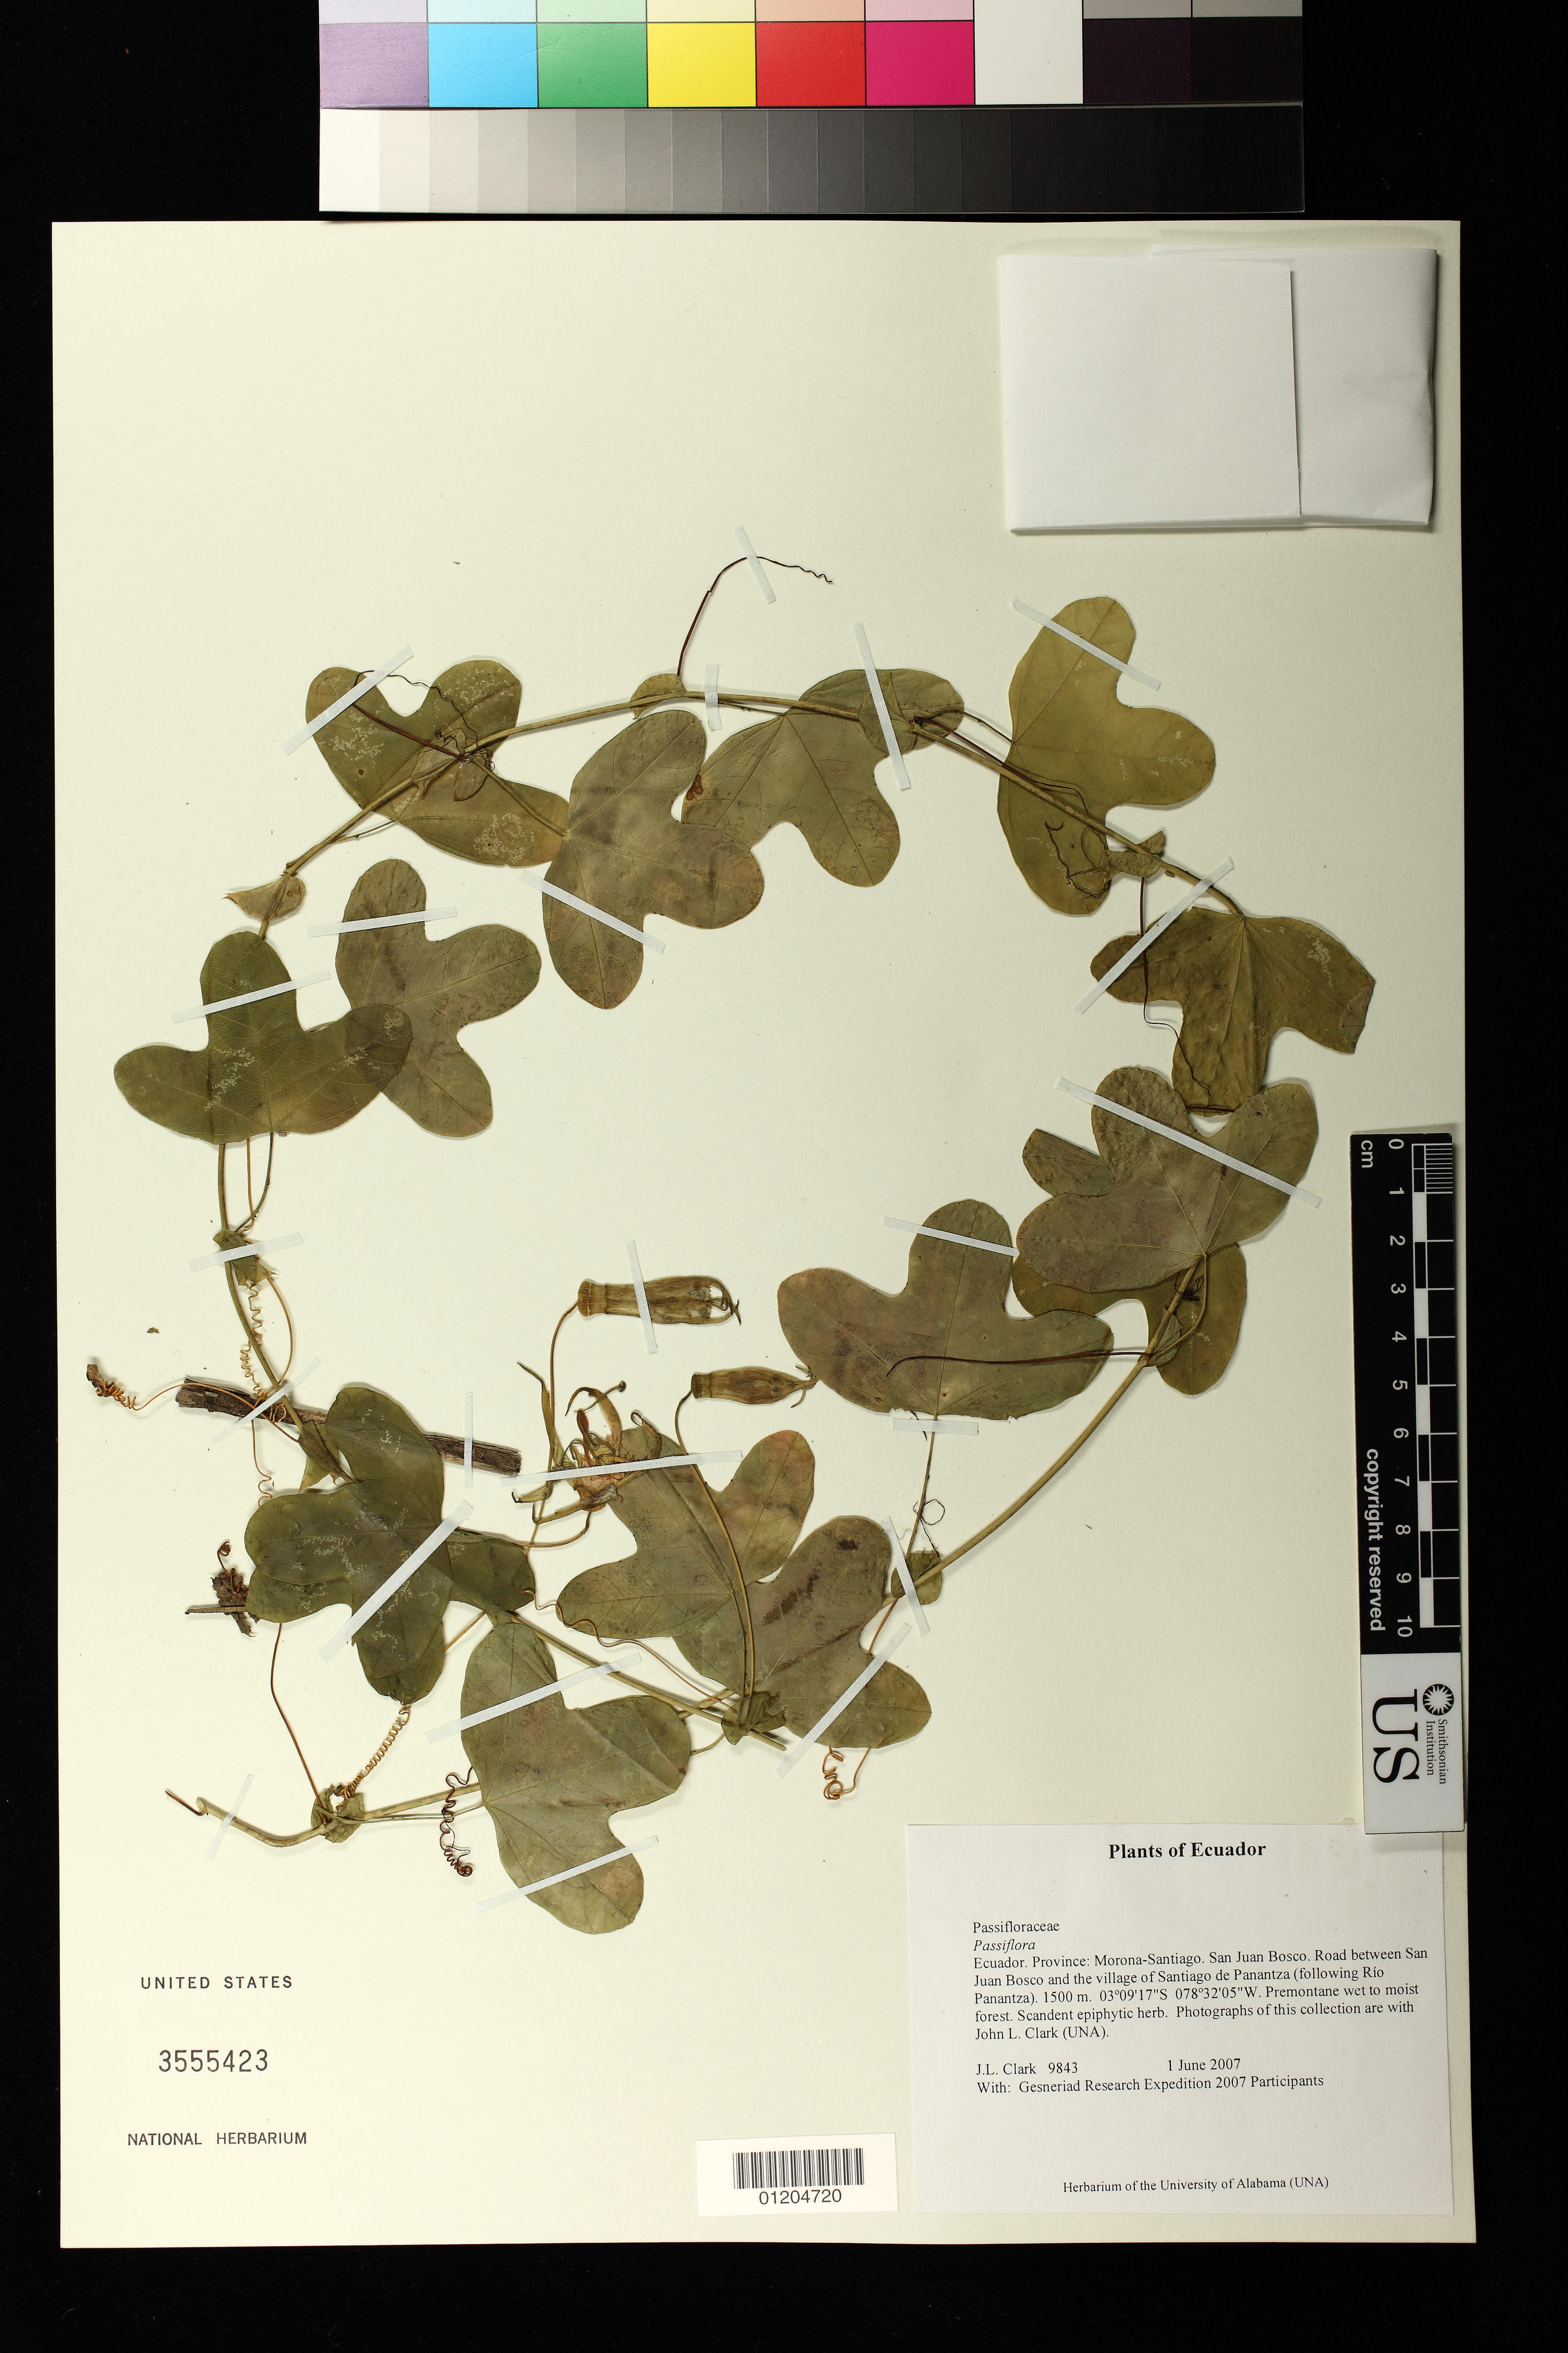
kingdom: Plantae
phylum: Tracheophyta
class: Magnoliopsida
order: Malpighiales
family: Passifloraceae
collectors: J. L. Clark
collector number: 9843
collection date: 2007-06-01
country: Ecuador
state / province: Morona-Santiago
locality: San Juan Bosco. Road between San Juan Bosco and the village of Santiago de Panantza (following Rio Panantza).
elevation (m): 1500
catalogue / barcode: US 3555423